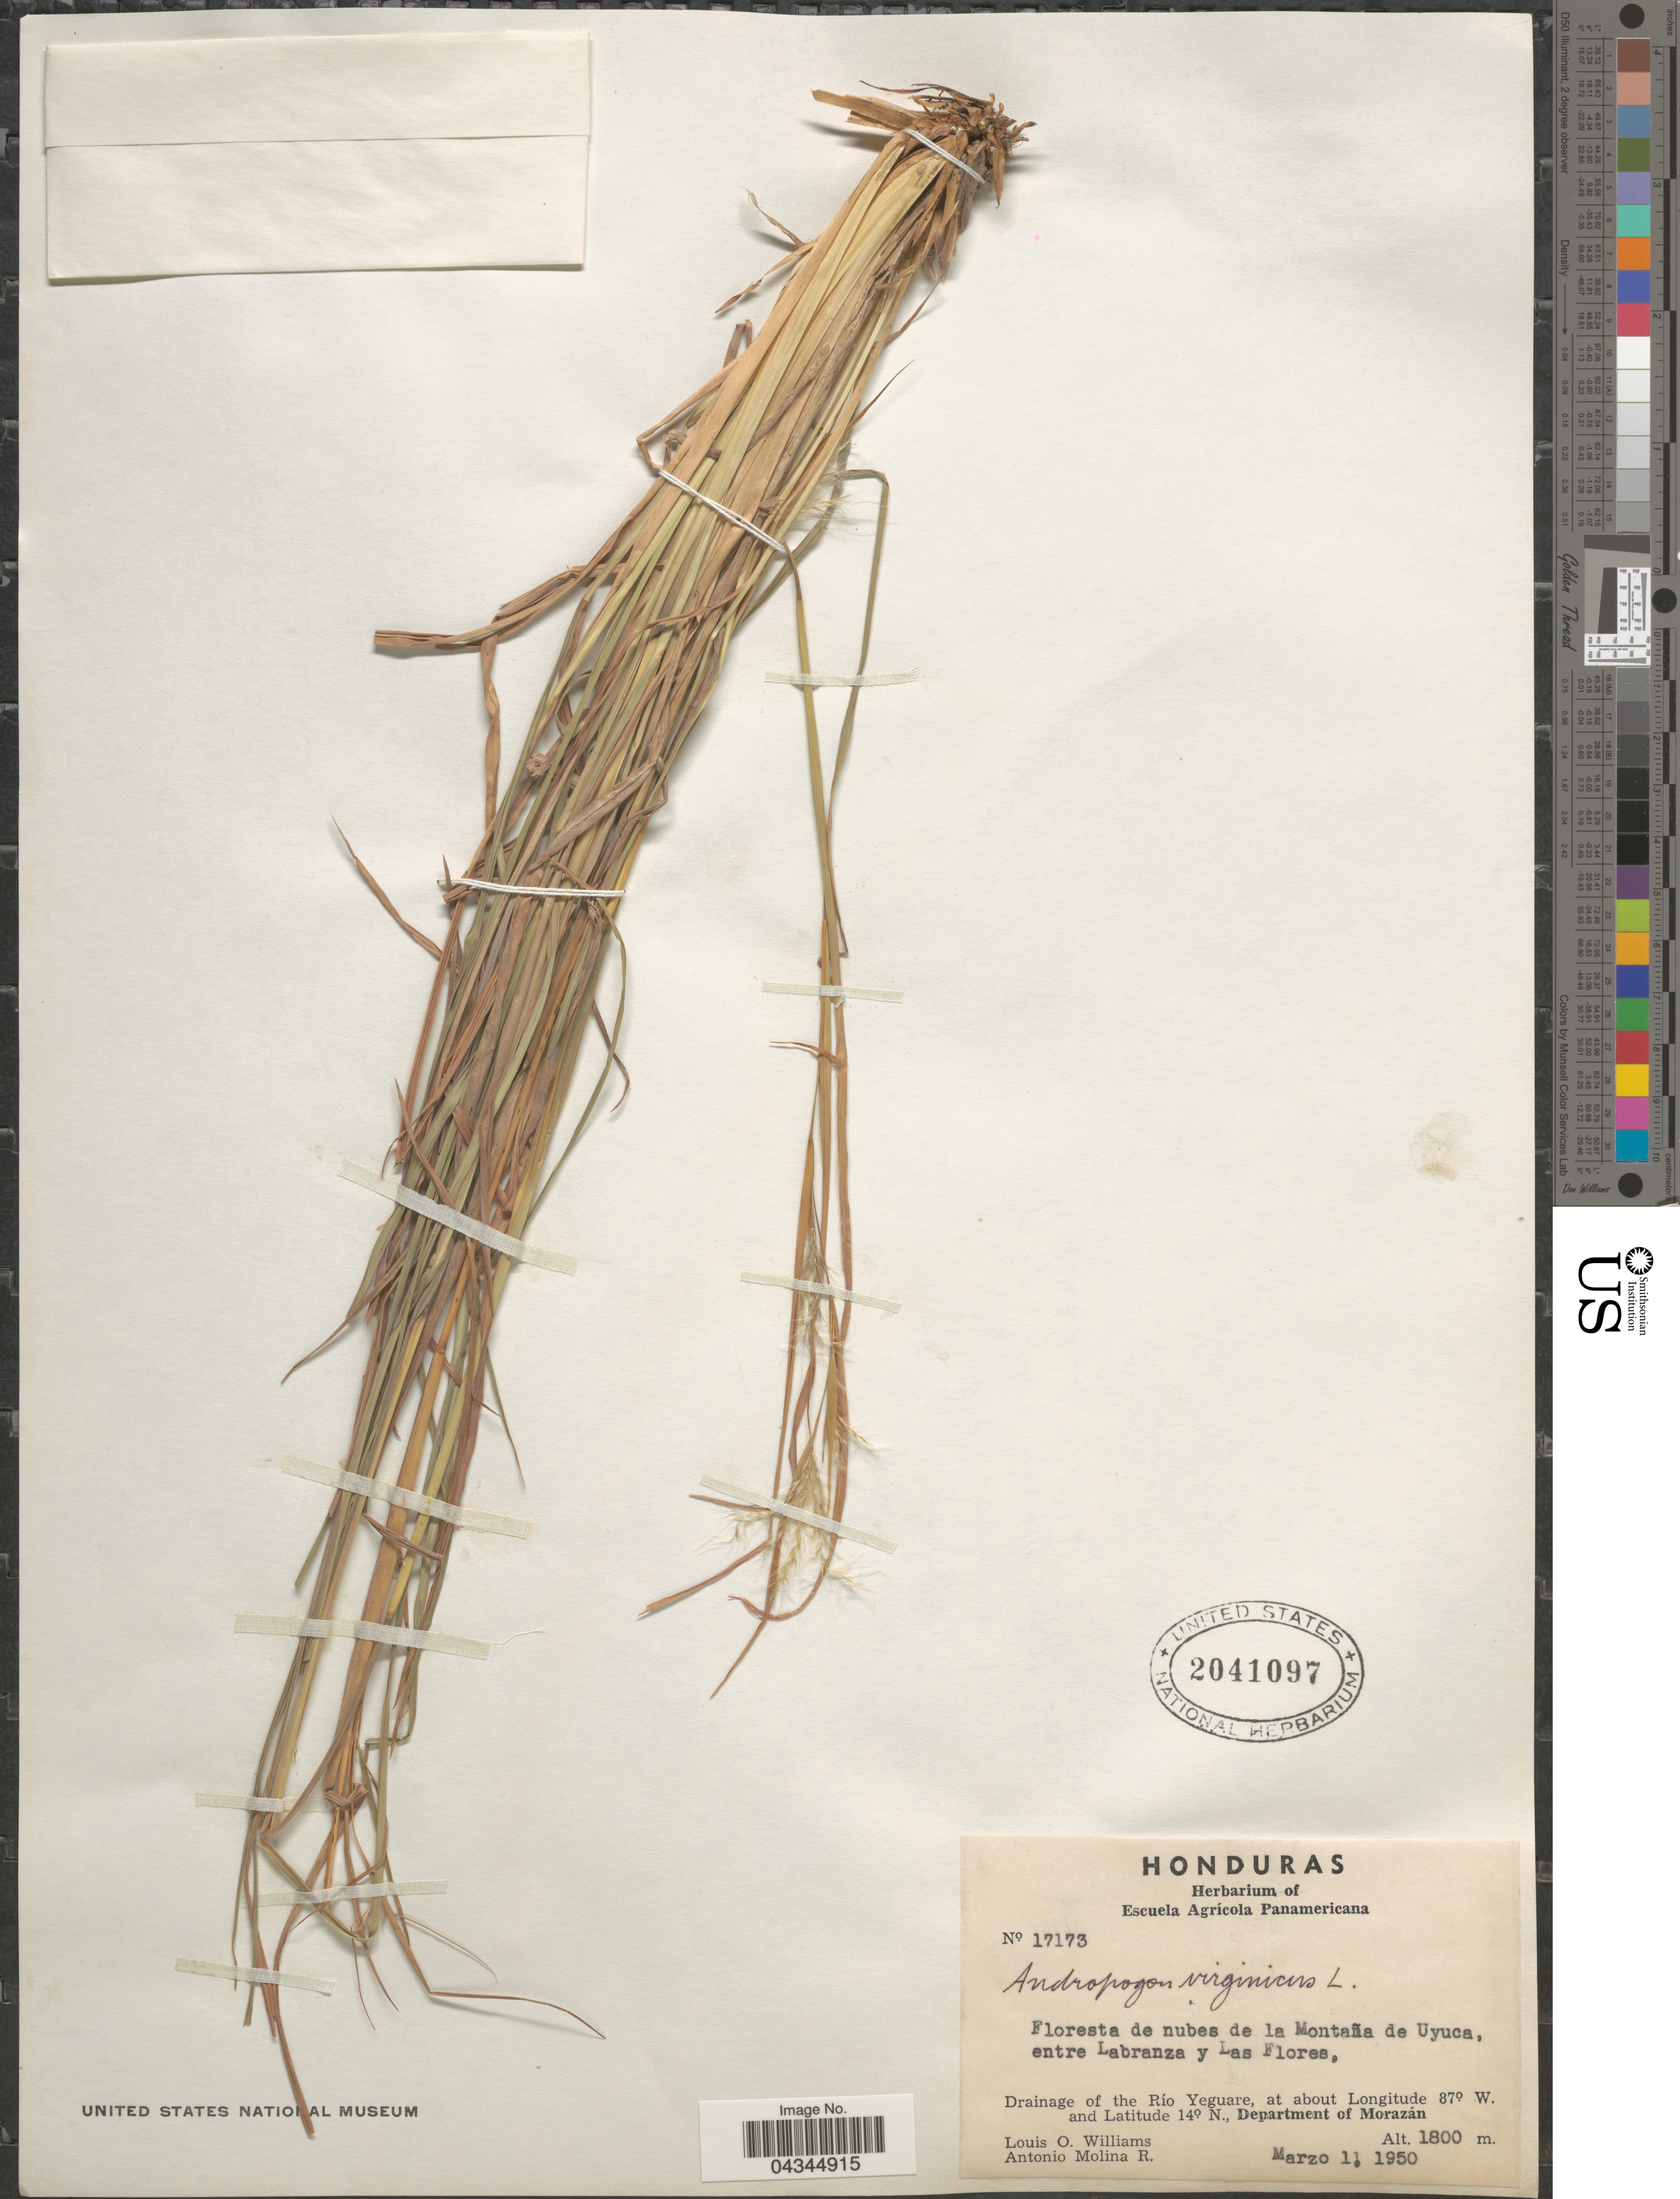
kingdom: Plantae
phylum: Tracheophyta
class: Liliopsida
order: Poales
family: Poaceae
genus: Andropogon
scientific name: Andropogon virginicus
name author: L.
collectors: L. O. Williams & A. Molina R.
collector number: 17173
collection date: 1950-03-01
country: Honduras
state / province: Fco. Morazán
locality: Floresta de nubes de la Montaña de Uyuca, entre Labranza y Las Flores, Drainage of the Río Yeguare, Department of Morazán.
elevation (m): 1800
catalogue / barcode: US 2041097